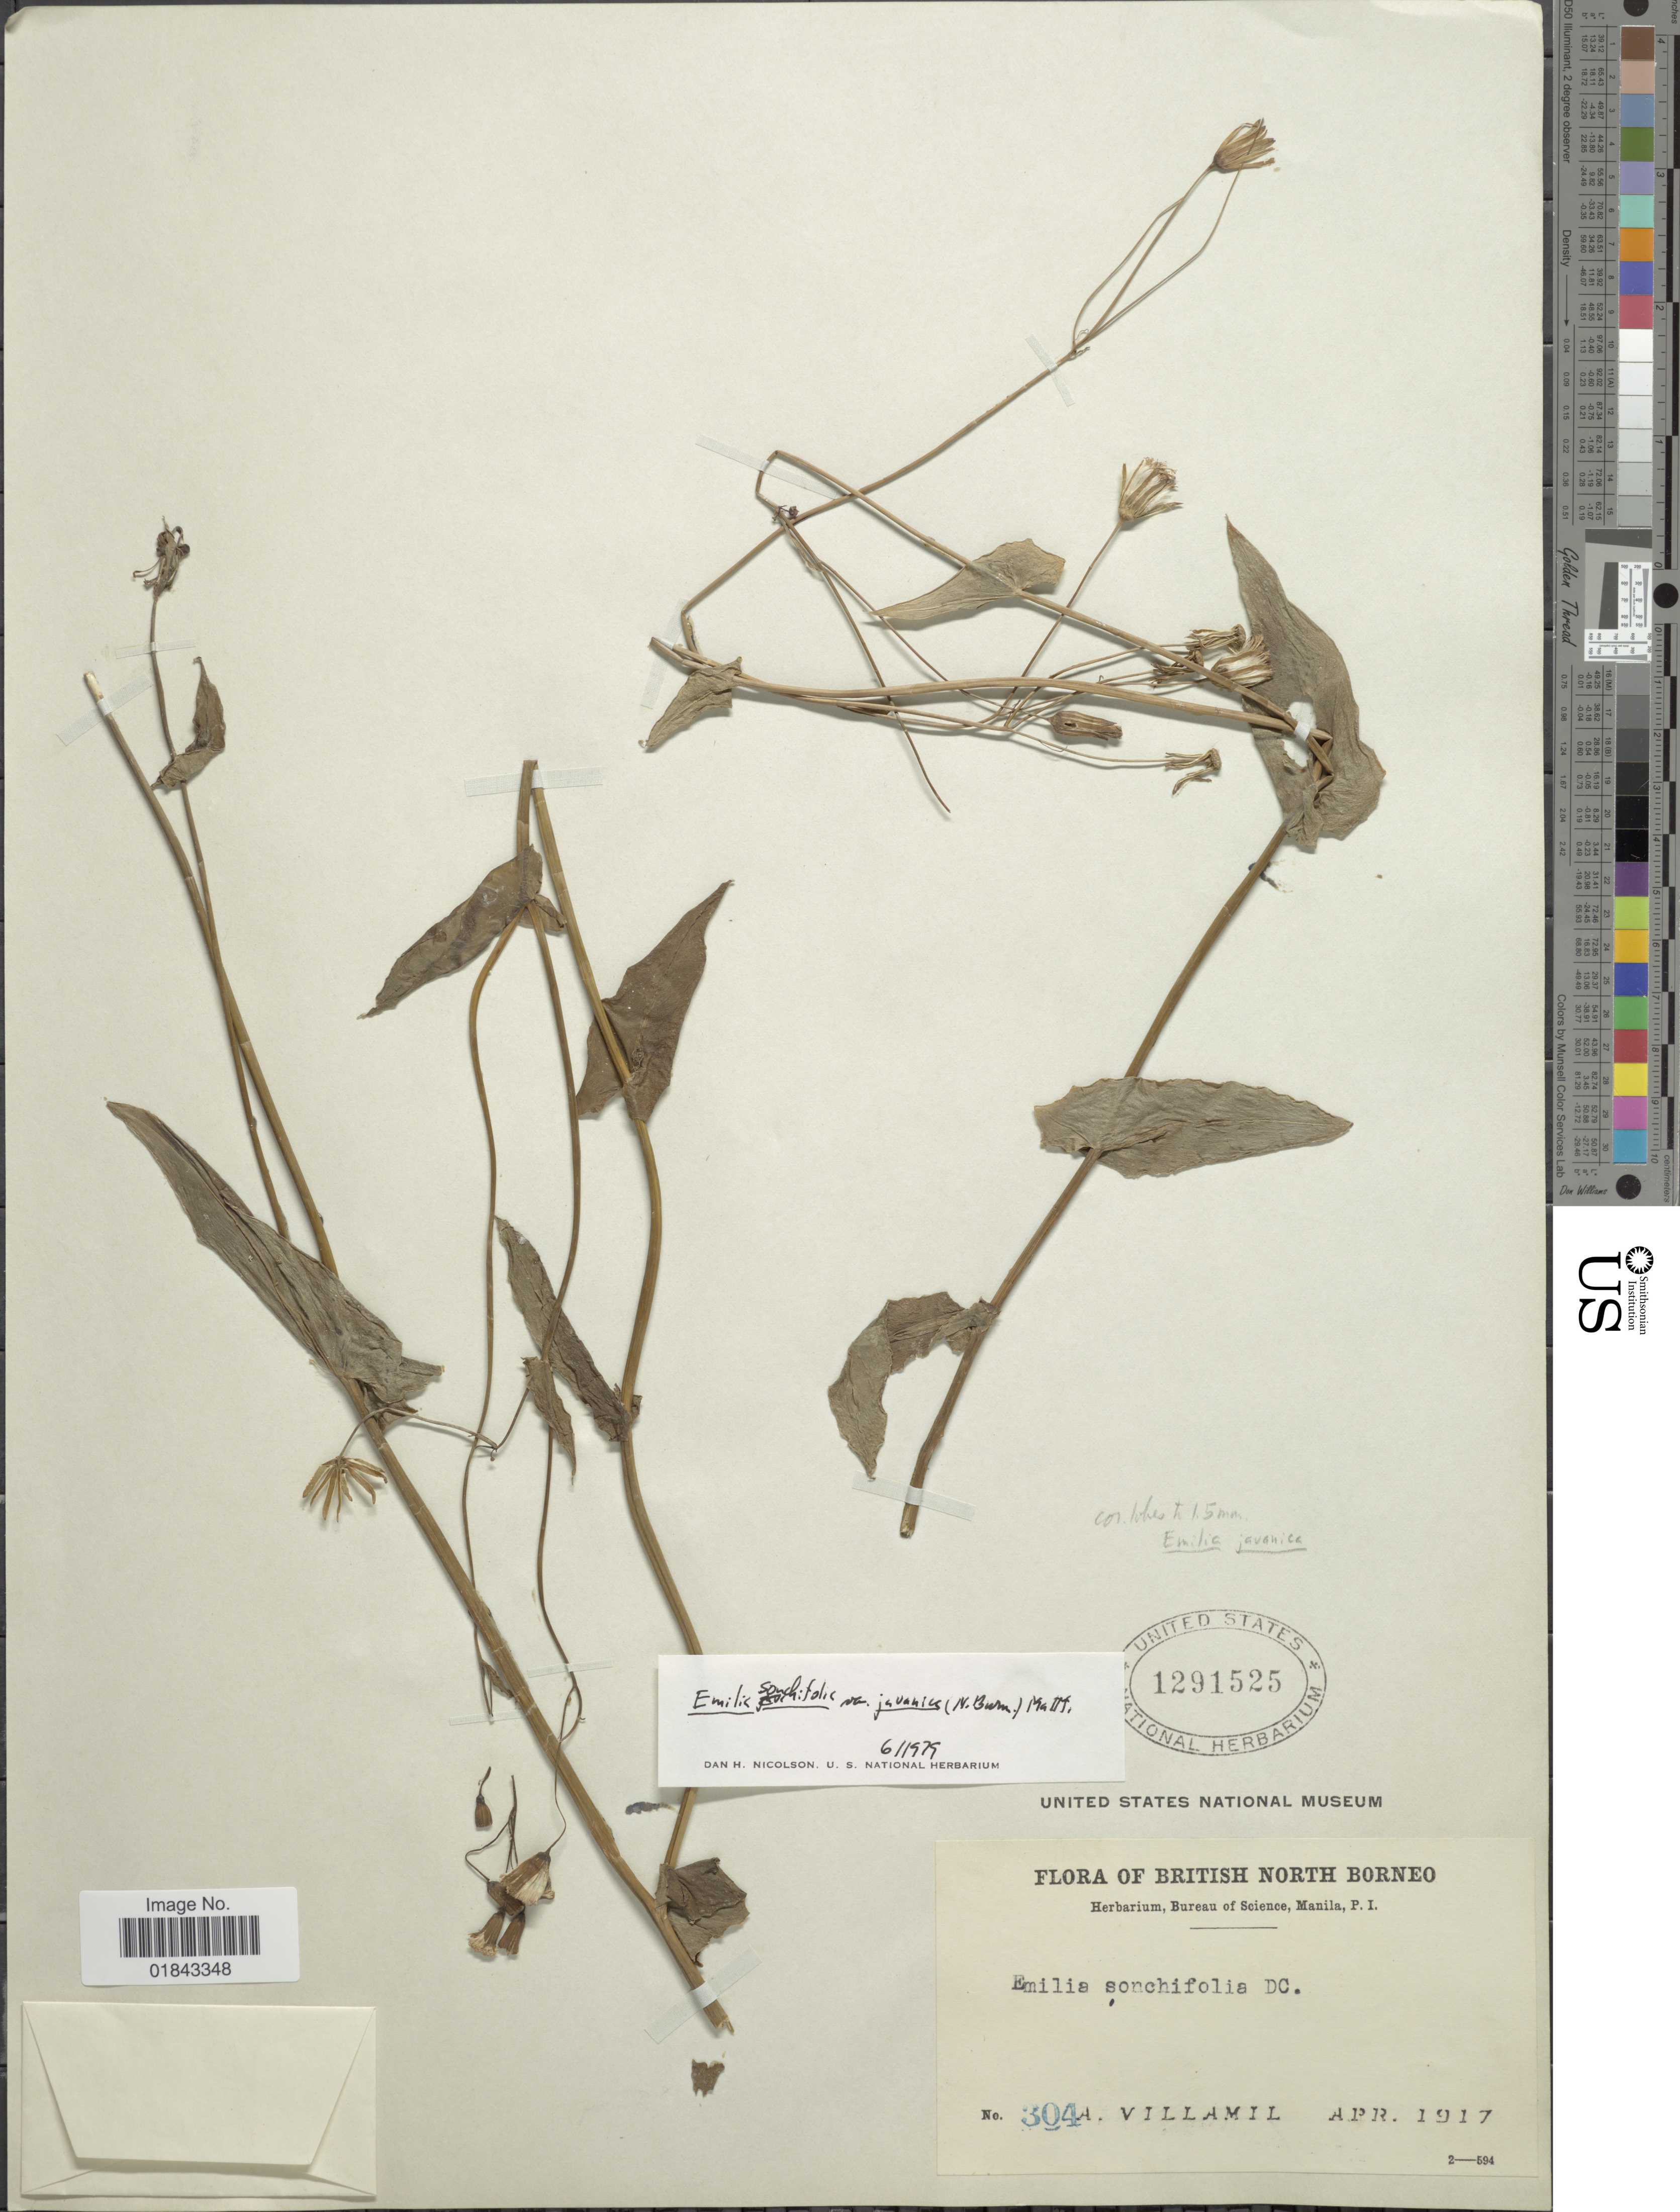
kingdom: Plantae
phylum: Tracheophyta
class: Magnoliopsida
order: Asterales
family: Asteraceae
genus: Emilia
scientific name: Emilia sonchifolia var. javanica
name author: (Burm. f.) Mattf.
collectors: A. Villamil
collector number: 304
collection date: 1917-04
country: Malaysia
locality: British North Borneo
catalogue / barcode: US 1291525